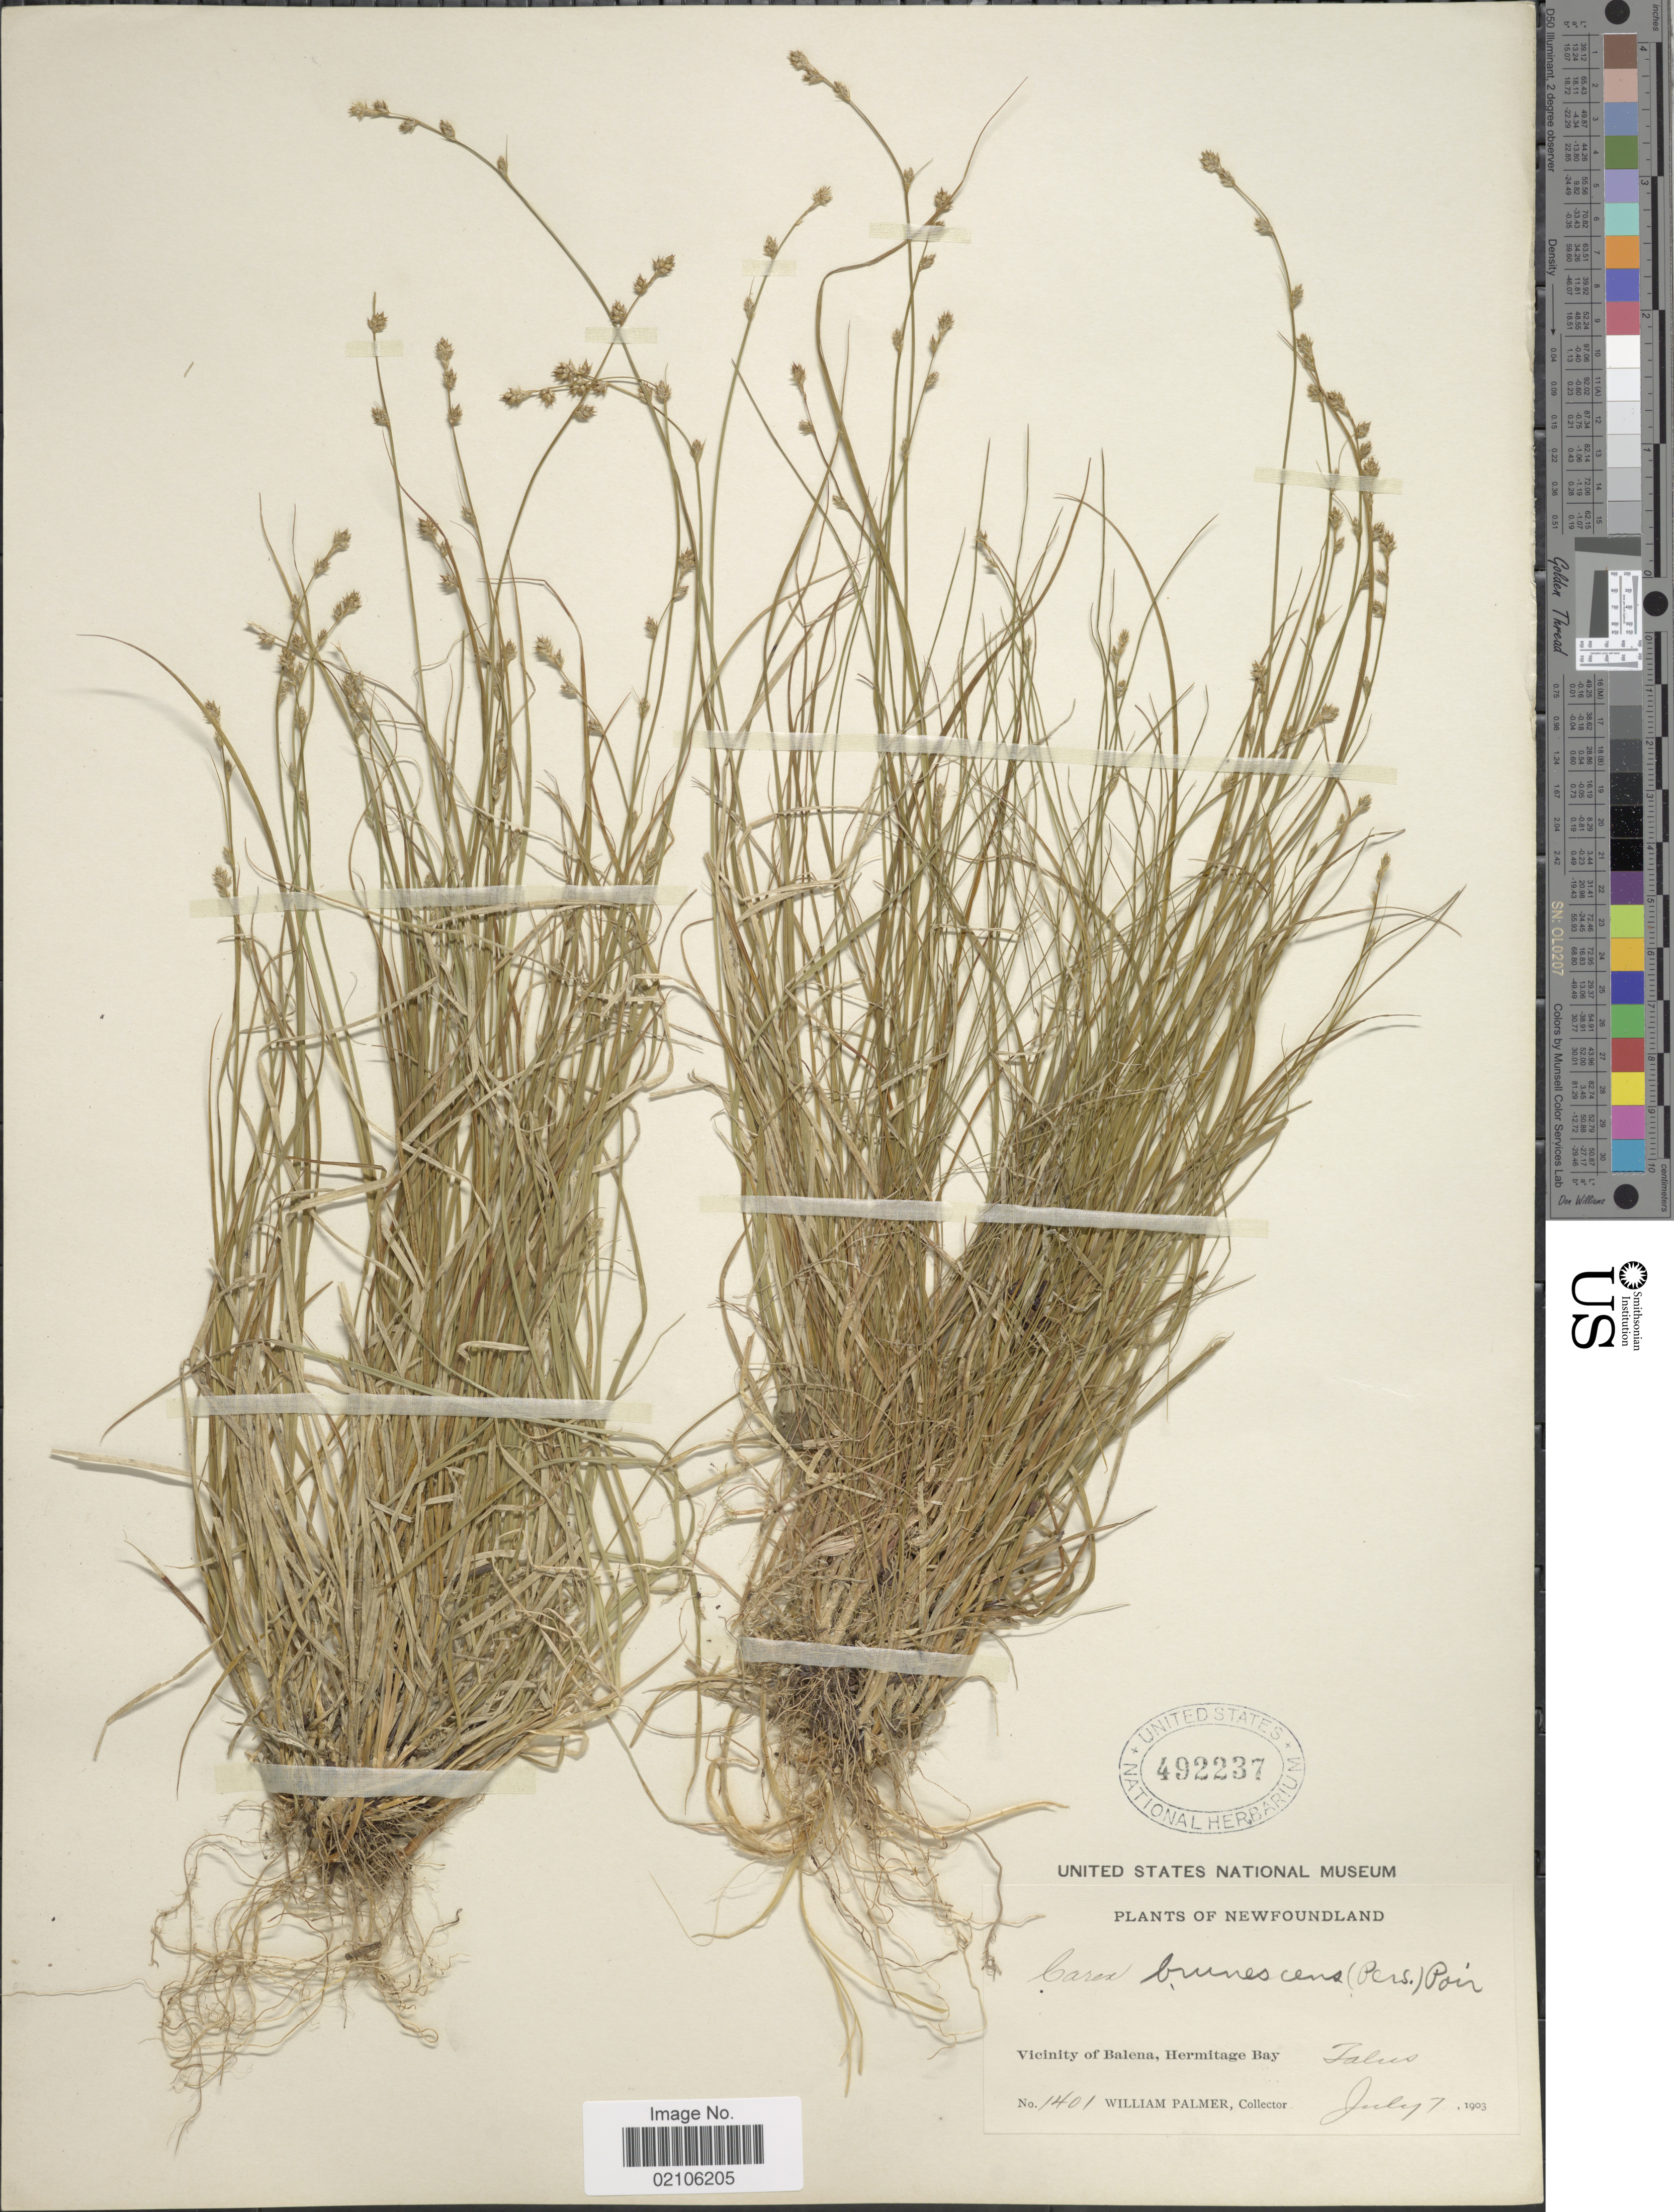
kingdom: Plantae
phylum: Tracheophyta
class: Liliopsida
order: Poales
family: Cyperaceae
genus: Carex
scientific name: Carex brunnescens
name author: (Pers.) Poir.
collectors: W. Palmer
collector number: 1401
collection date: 1903-07-07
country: Canada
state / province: Newfoundland and Labrador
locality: Vicinity of Balena, Hermitage Bay, Talus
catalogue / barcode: US 492237